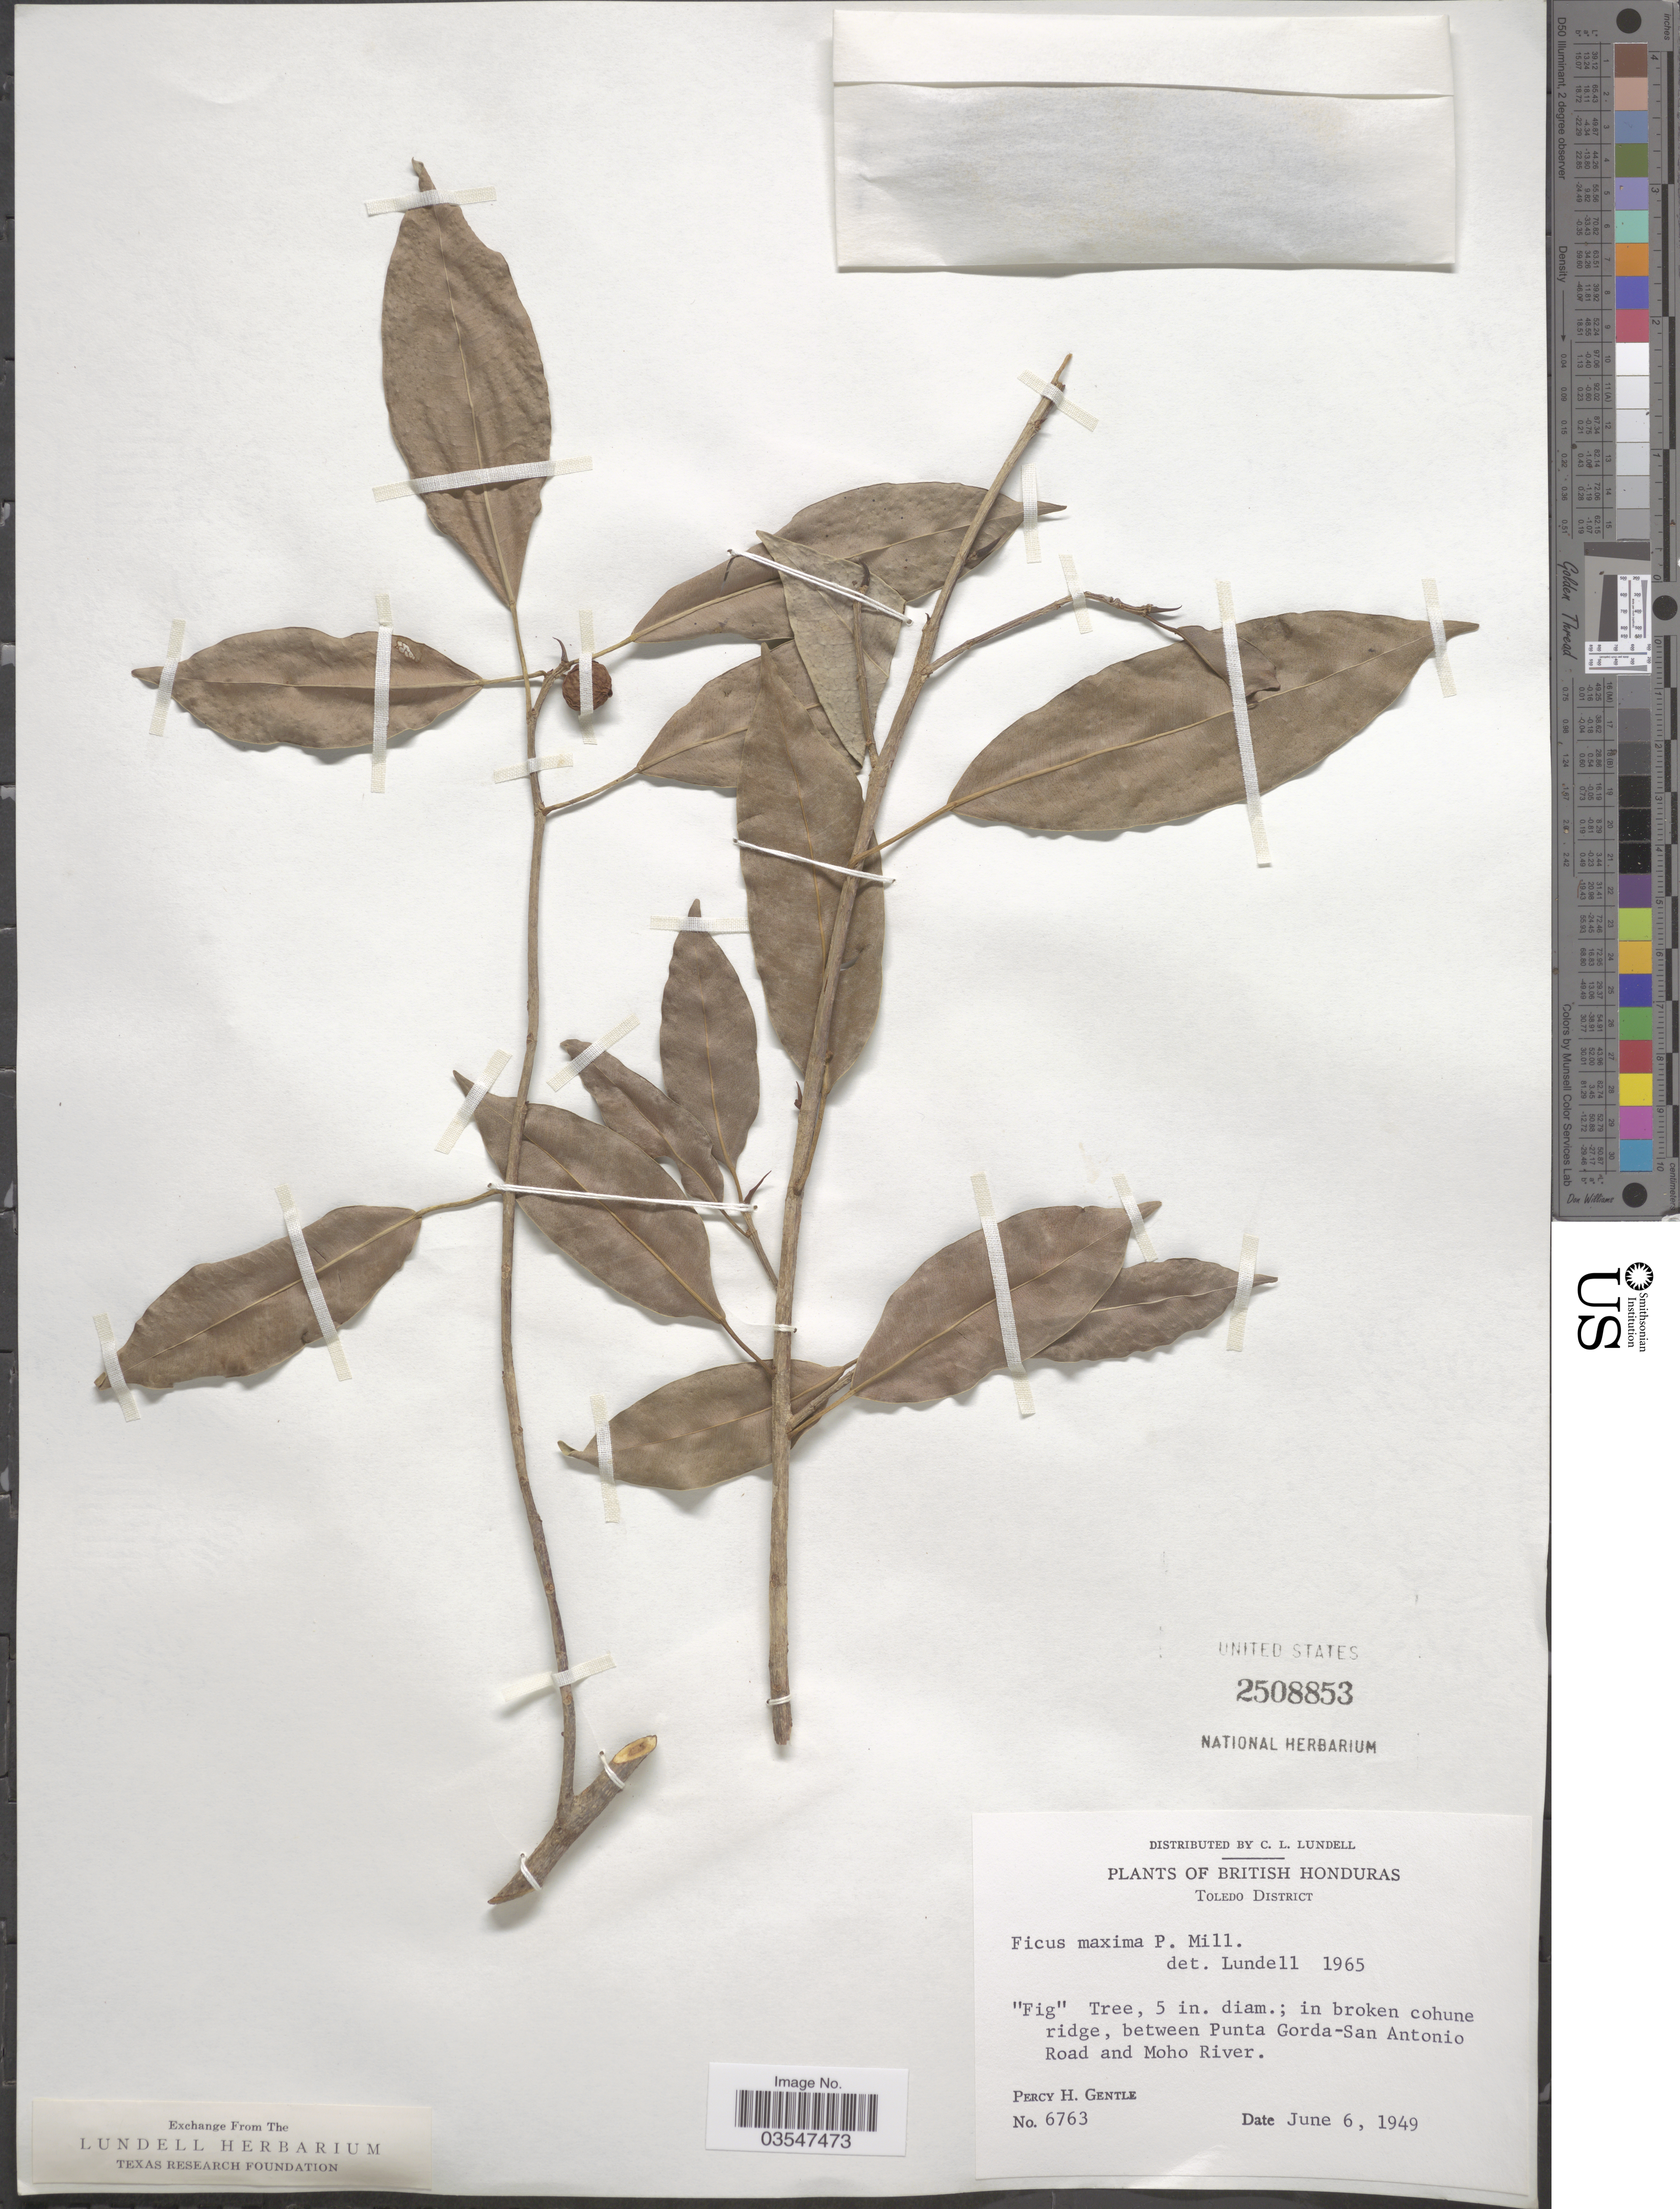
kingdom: Plantae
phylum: Tracheophyta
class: Magnoliopsida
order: Rosales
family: Moraceae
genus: Ficus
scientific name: Ficus maxima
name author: Mill.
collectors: P. H. Gentle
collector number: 6763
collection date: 1949-06-06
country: Belize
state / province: Toledo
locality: British Honduras, Toledo District. Between Punta Gorda - San Antonio Road and Moho River.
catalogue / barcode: US 2508853